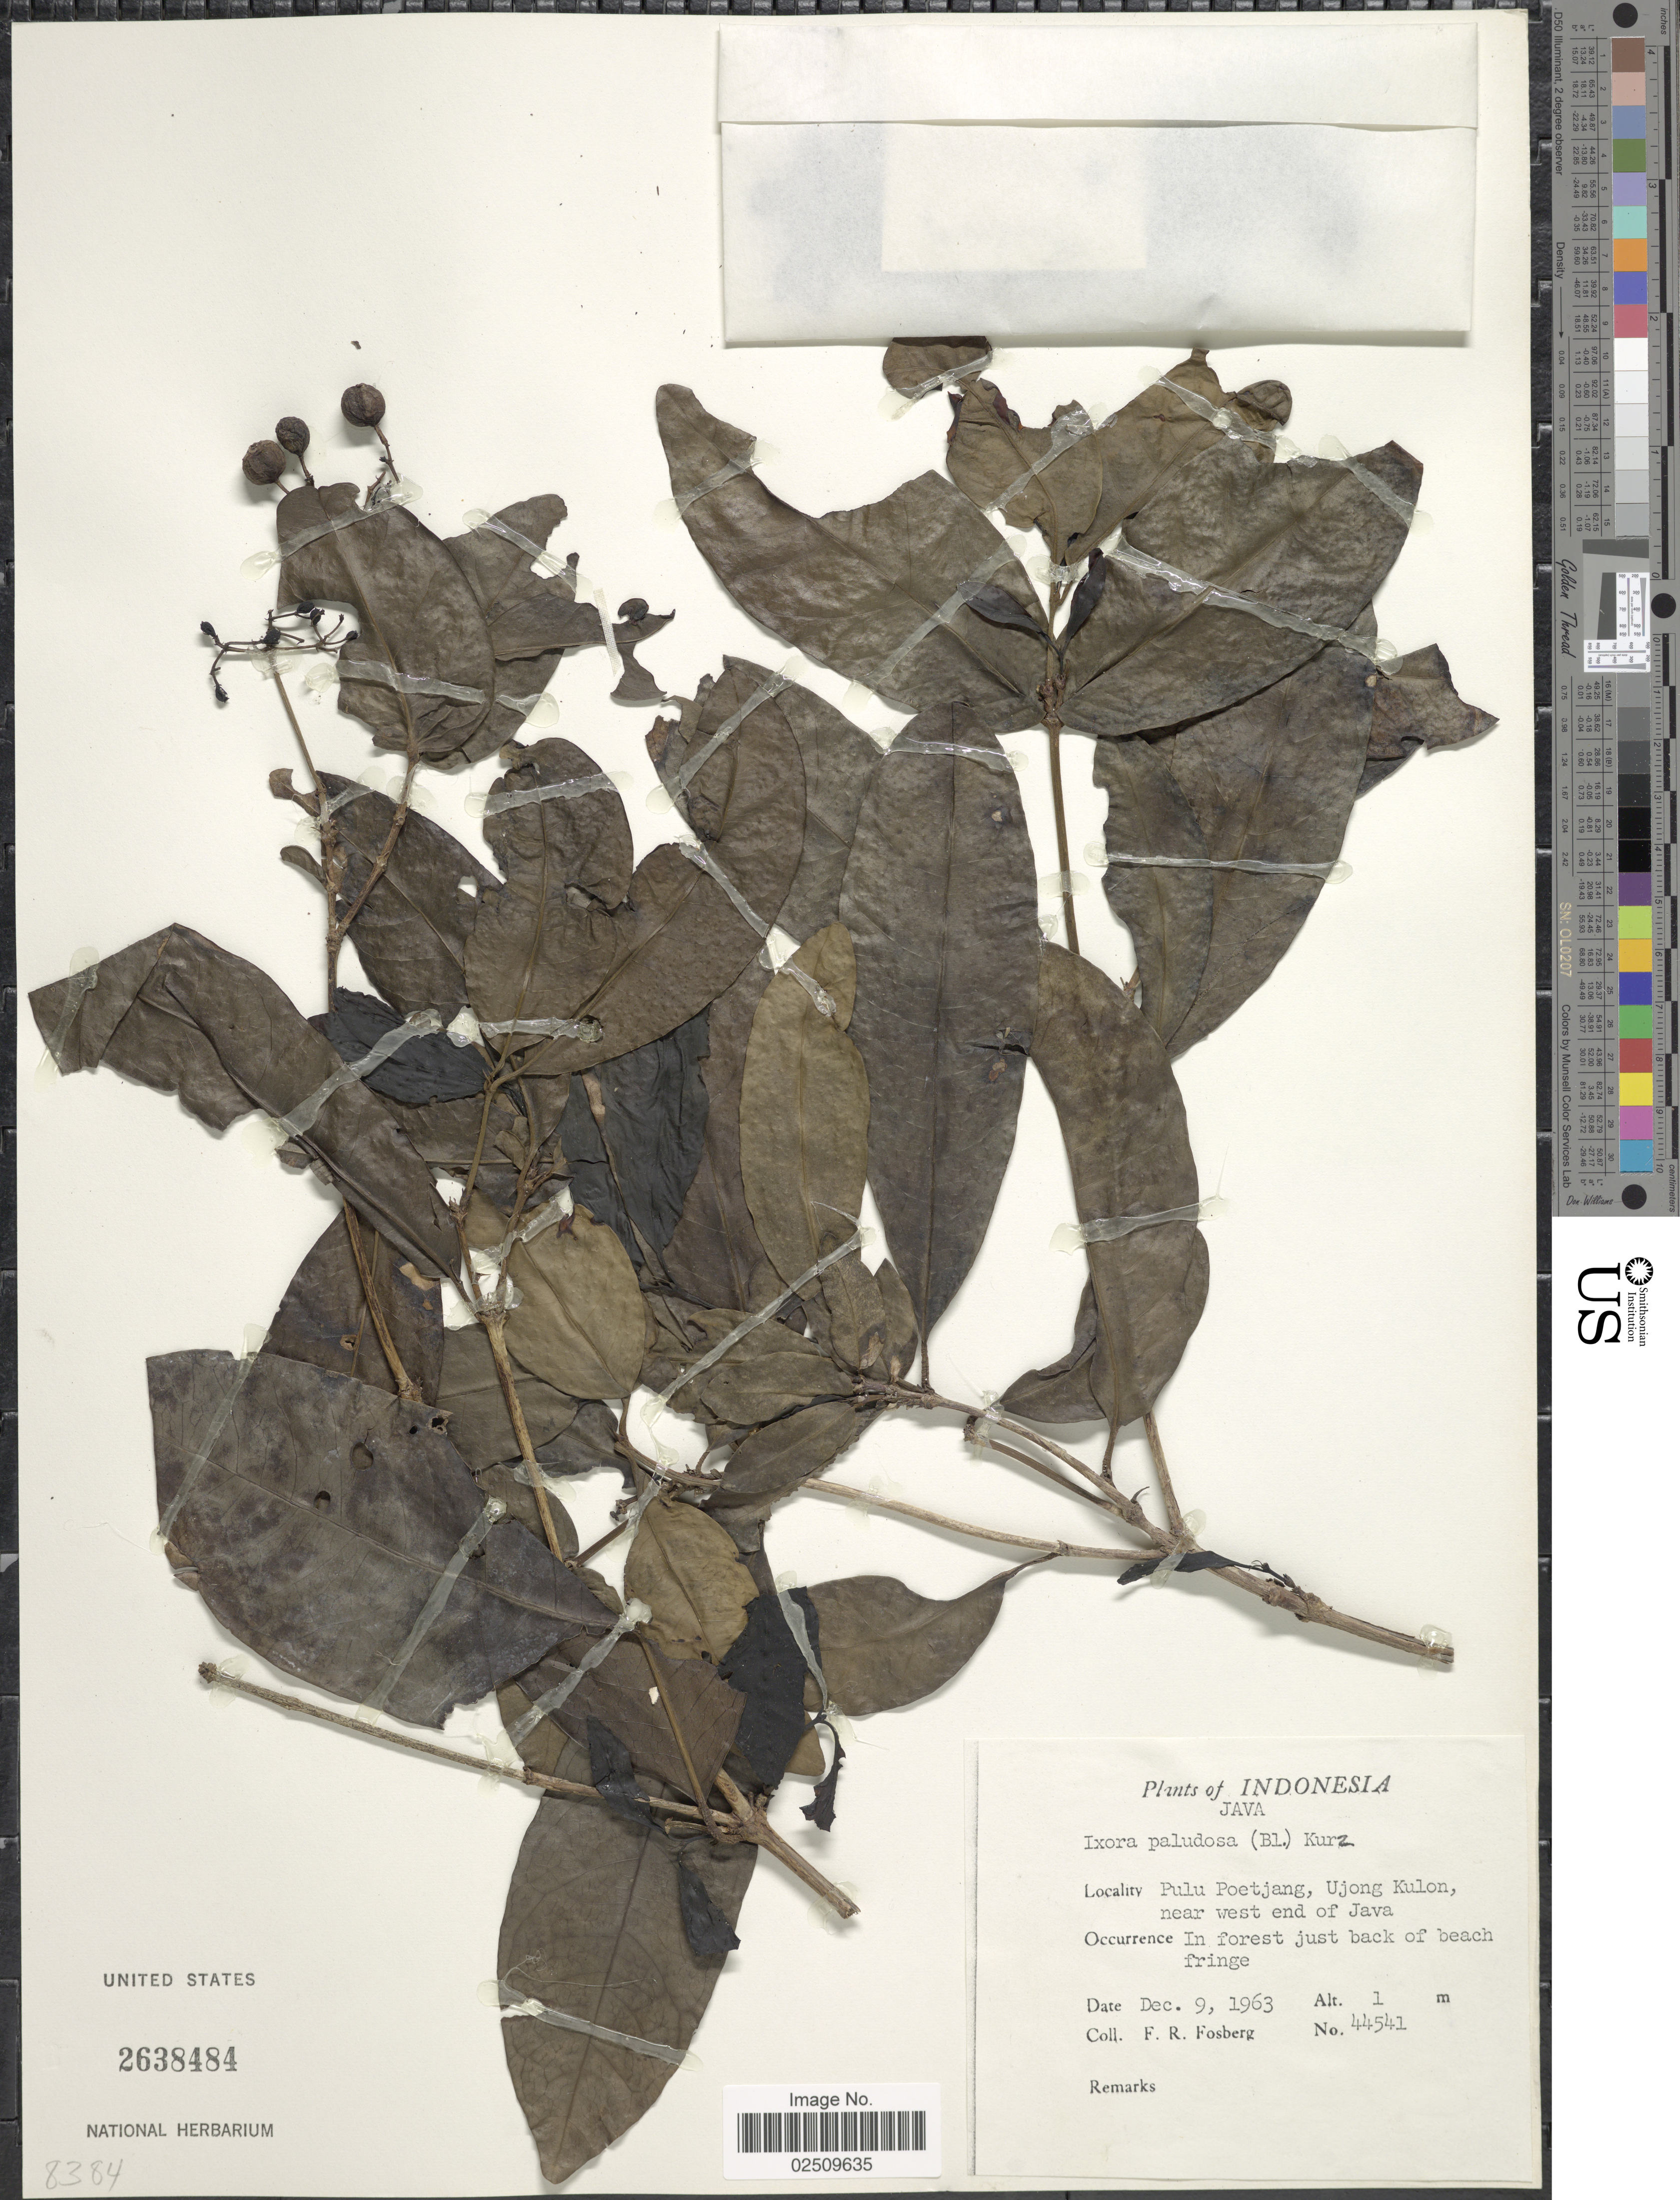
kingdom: Plantae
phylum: Tracheophyta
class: Magnoliopsida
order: Gentianales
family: Rubiaceae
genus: Ixora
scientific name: Ixora paludosa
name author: Kurz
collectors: F. R. Fosberg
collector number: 44541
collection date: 1963-12-09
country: Indonesia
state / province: Java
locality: Pulu Poetjang, Ujong Kulon, near west end of Java, In forest just back of beach fringe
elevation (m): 1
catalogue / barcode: US 2638484